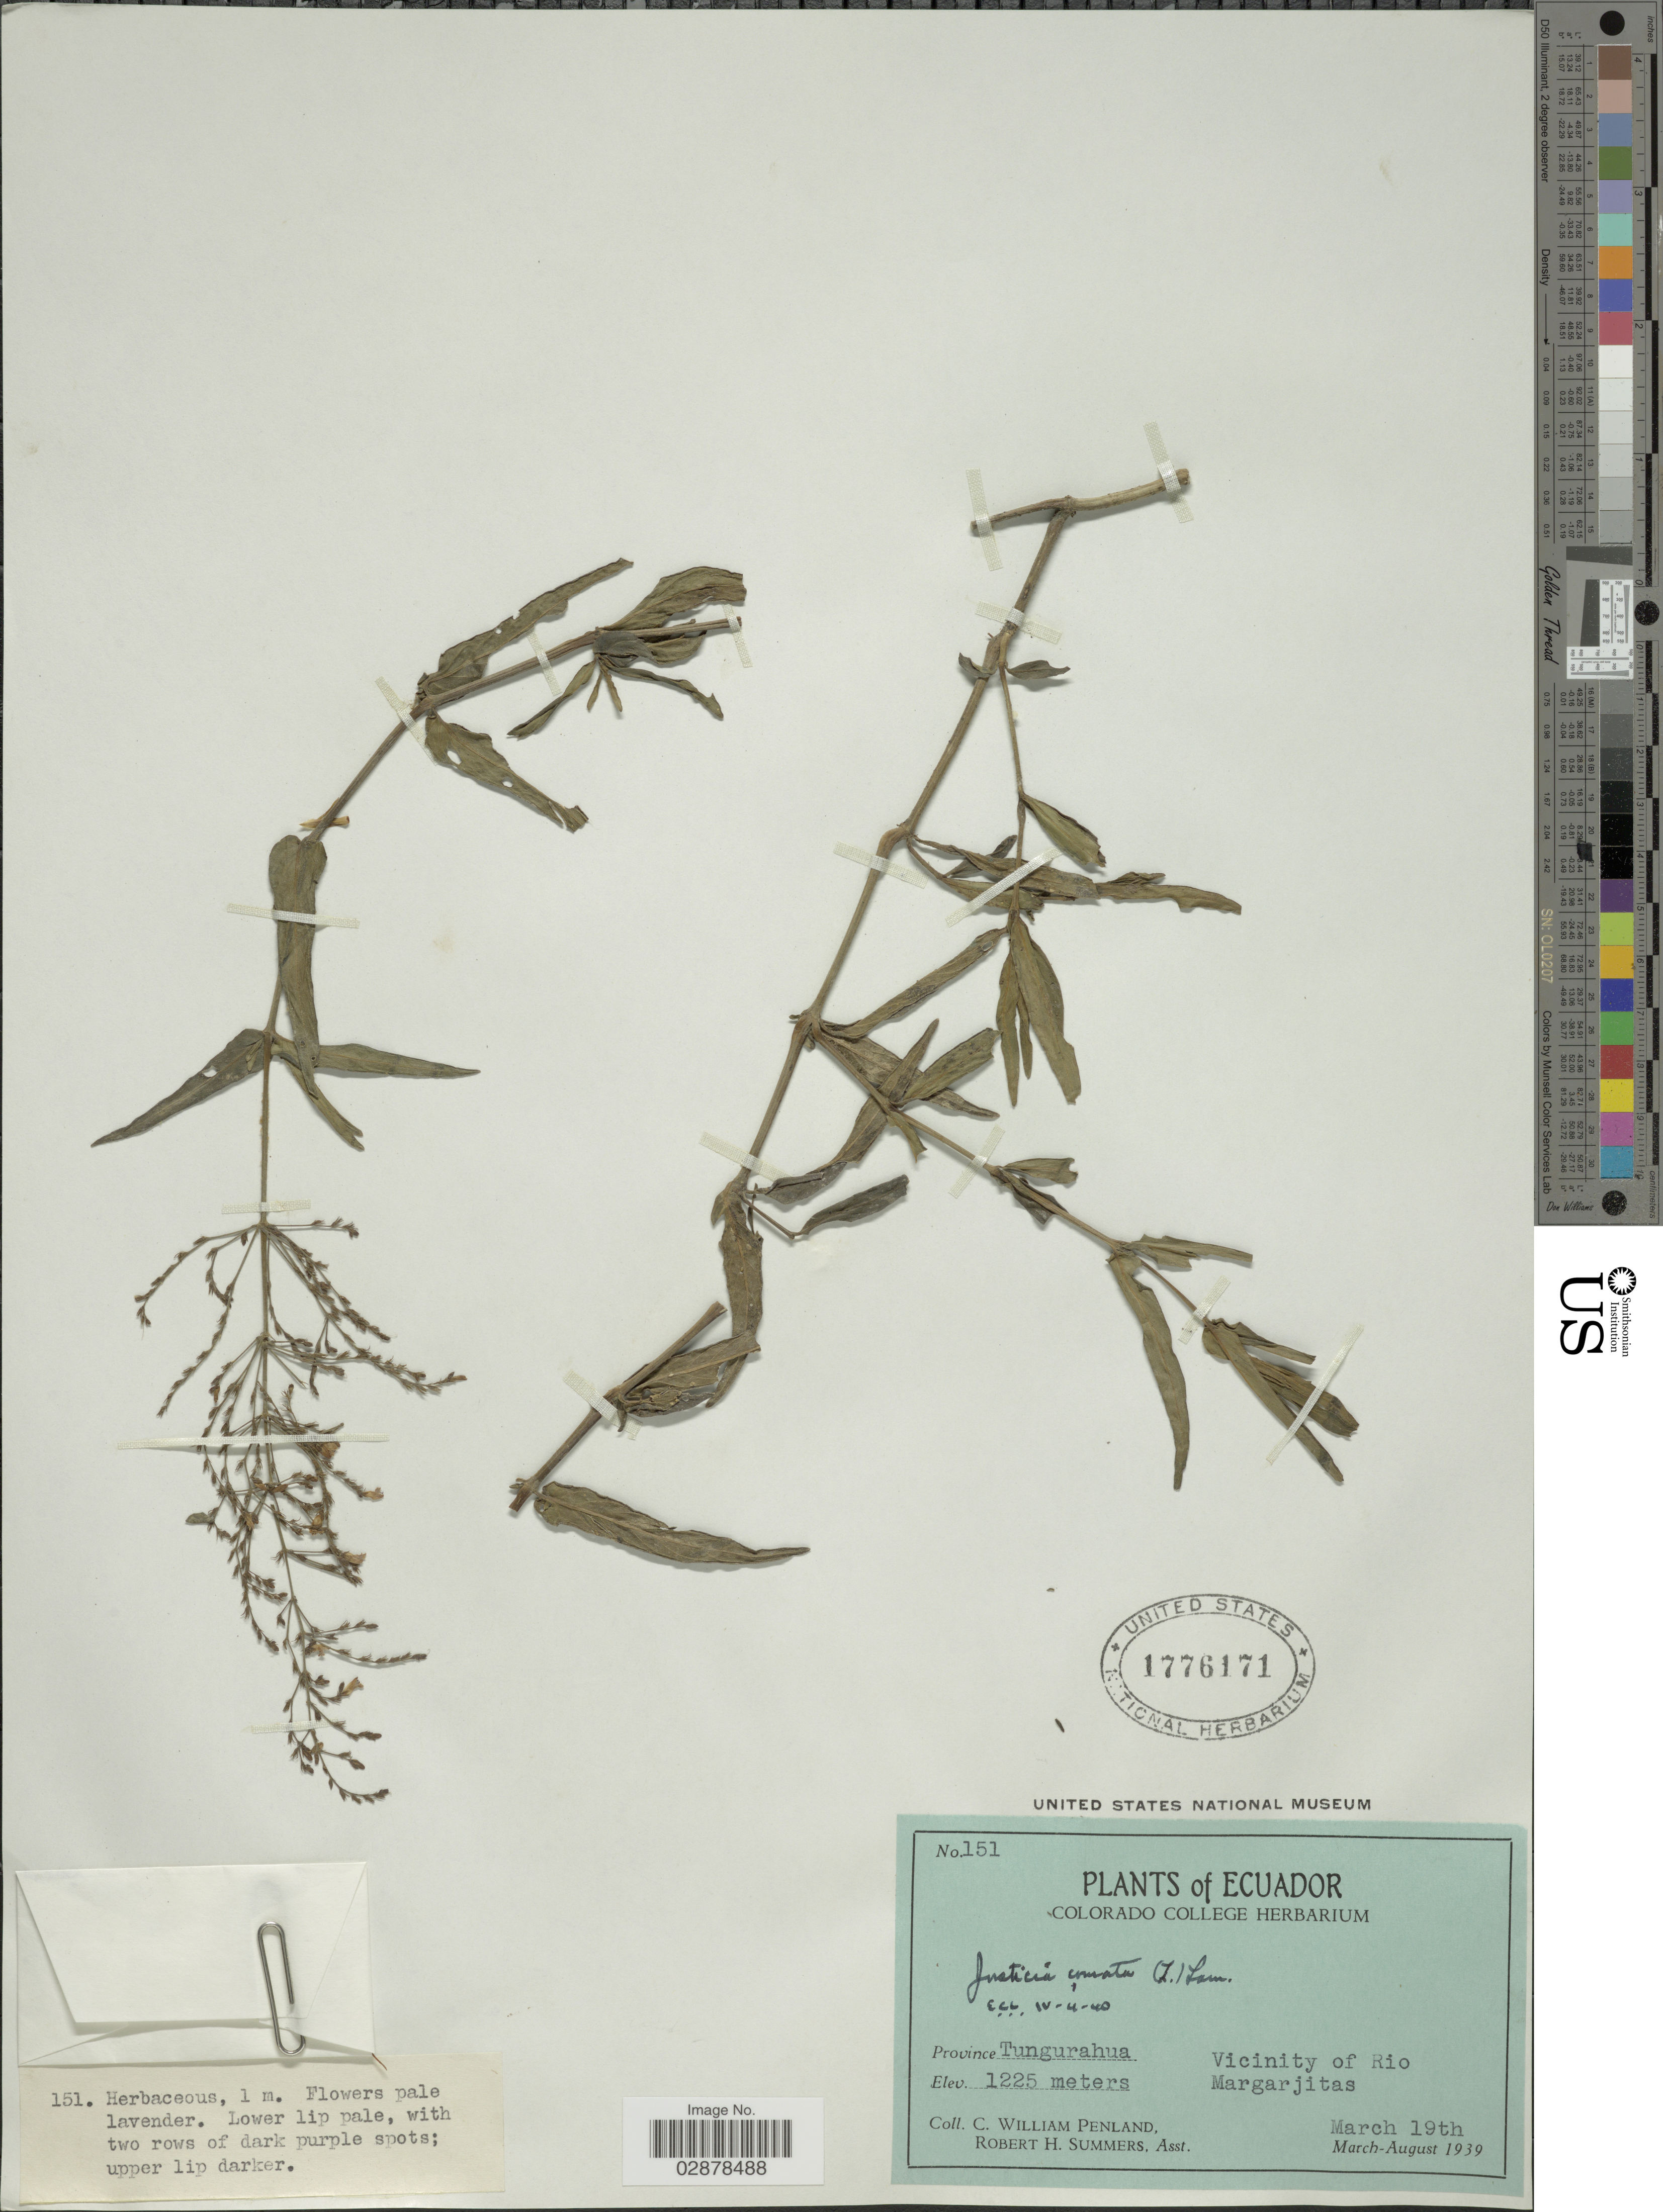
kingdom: Plantae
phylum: Tracheophyta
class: Magnoliopsida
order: Lamiales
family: Acanthaceae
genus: Justicia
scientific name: Justicia comata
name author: (L.) Lam.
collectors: C. W. Penland & R. Summers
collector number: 151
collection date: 1939-03-19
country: Ecuador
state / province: Tungurahua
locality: Vicinity of Rio Margarjitas.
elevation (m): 1225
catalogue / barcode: US 1776171